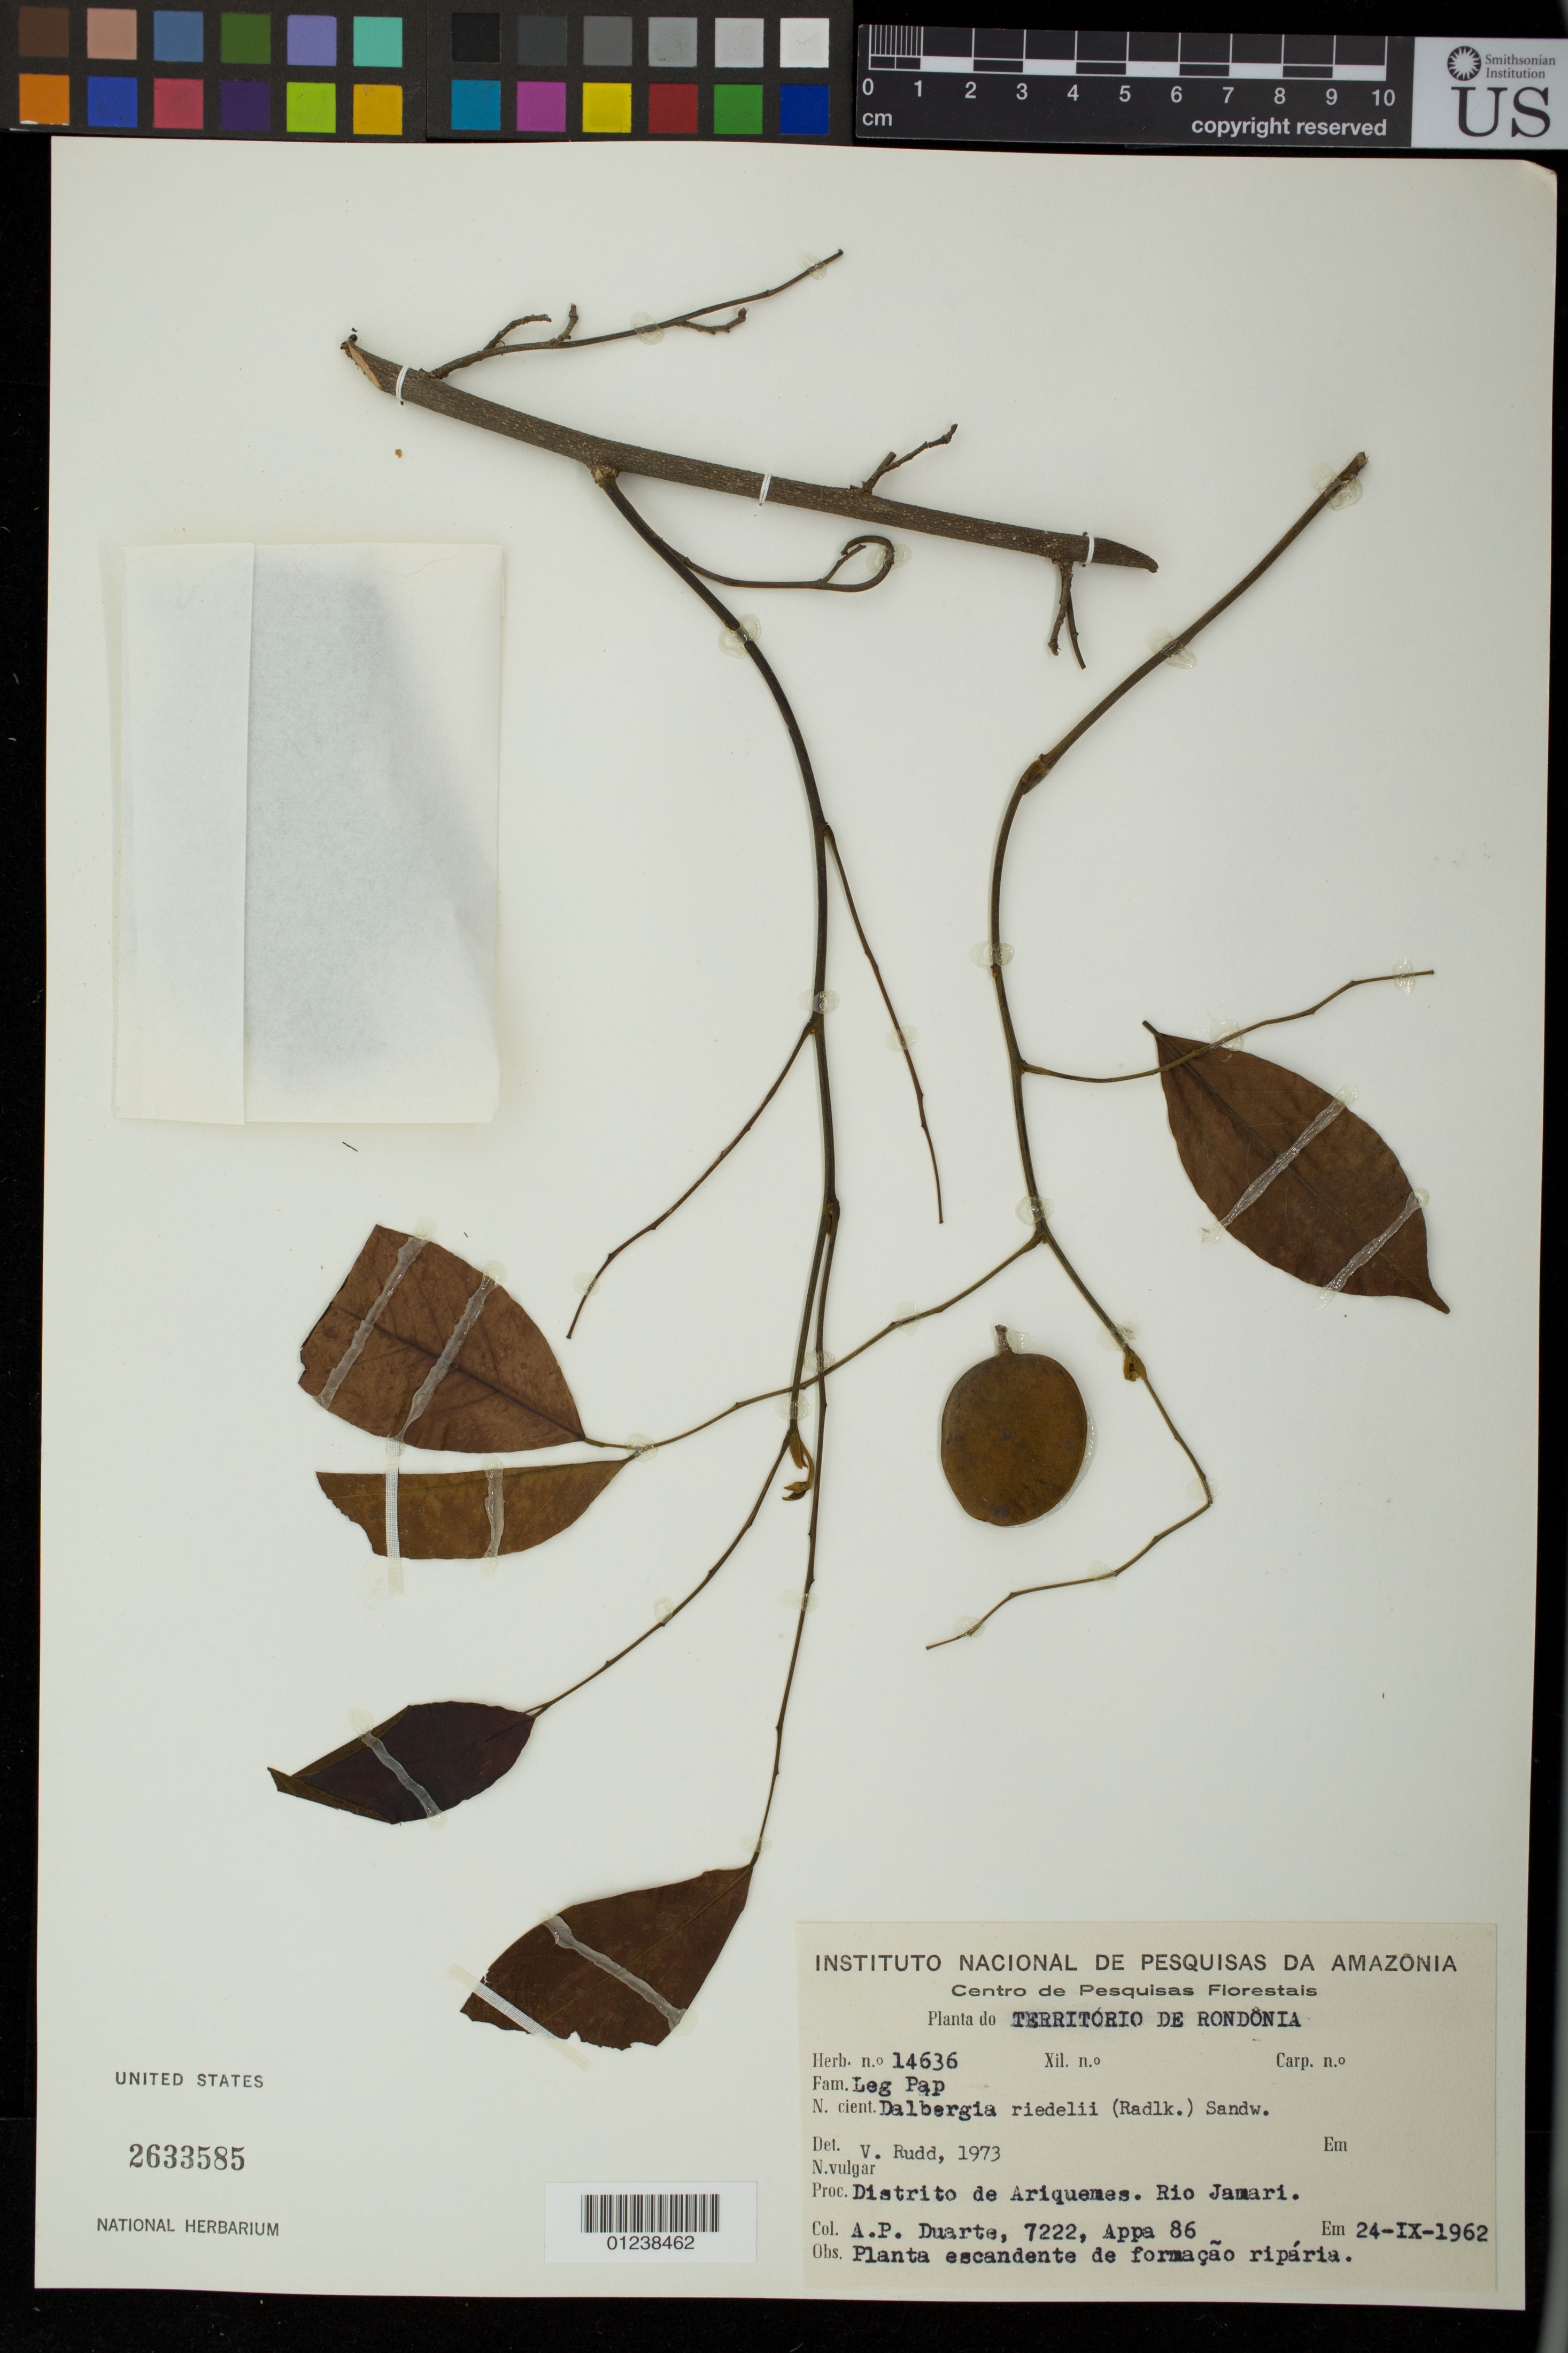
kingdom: Plantae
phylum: Tracheophyta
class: Magnoliopsida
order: Fabales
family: Fabaceae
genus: Dalbergia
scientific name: Dalbergia riedelii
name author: (Benth.) Sandwith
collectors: A. Duarte & -. Appa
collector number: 7222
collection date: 1962-09-24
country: Brazil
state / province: Rondonia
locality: Distrito de Ariquemes. Rio Jamari.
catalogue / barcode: US 2633585